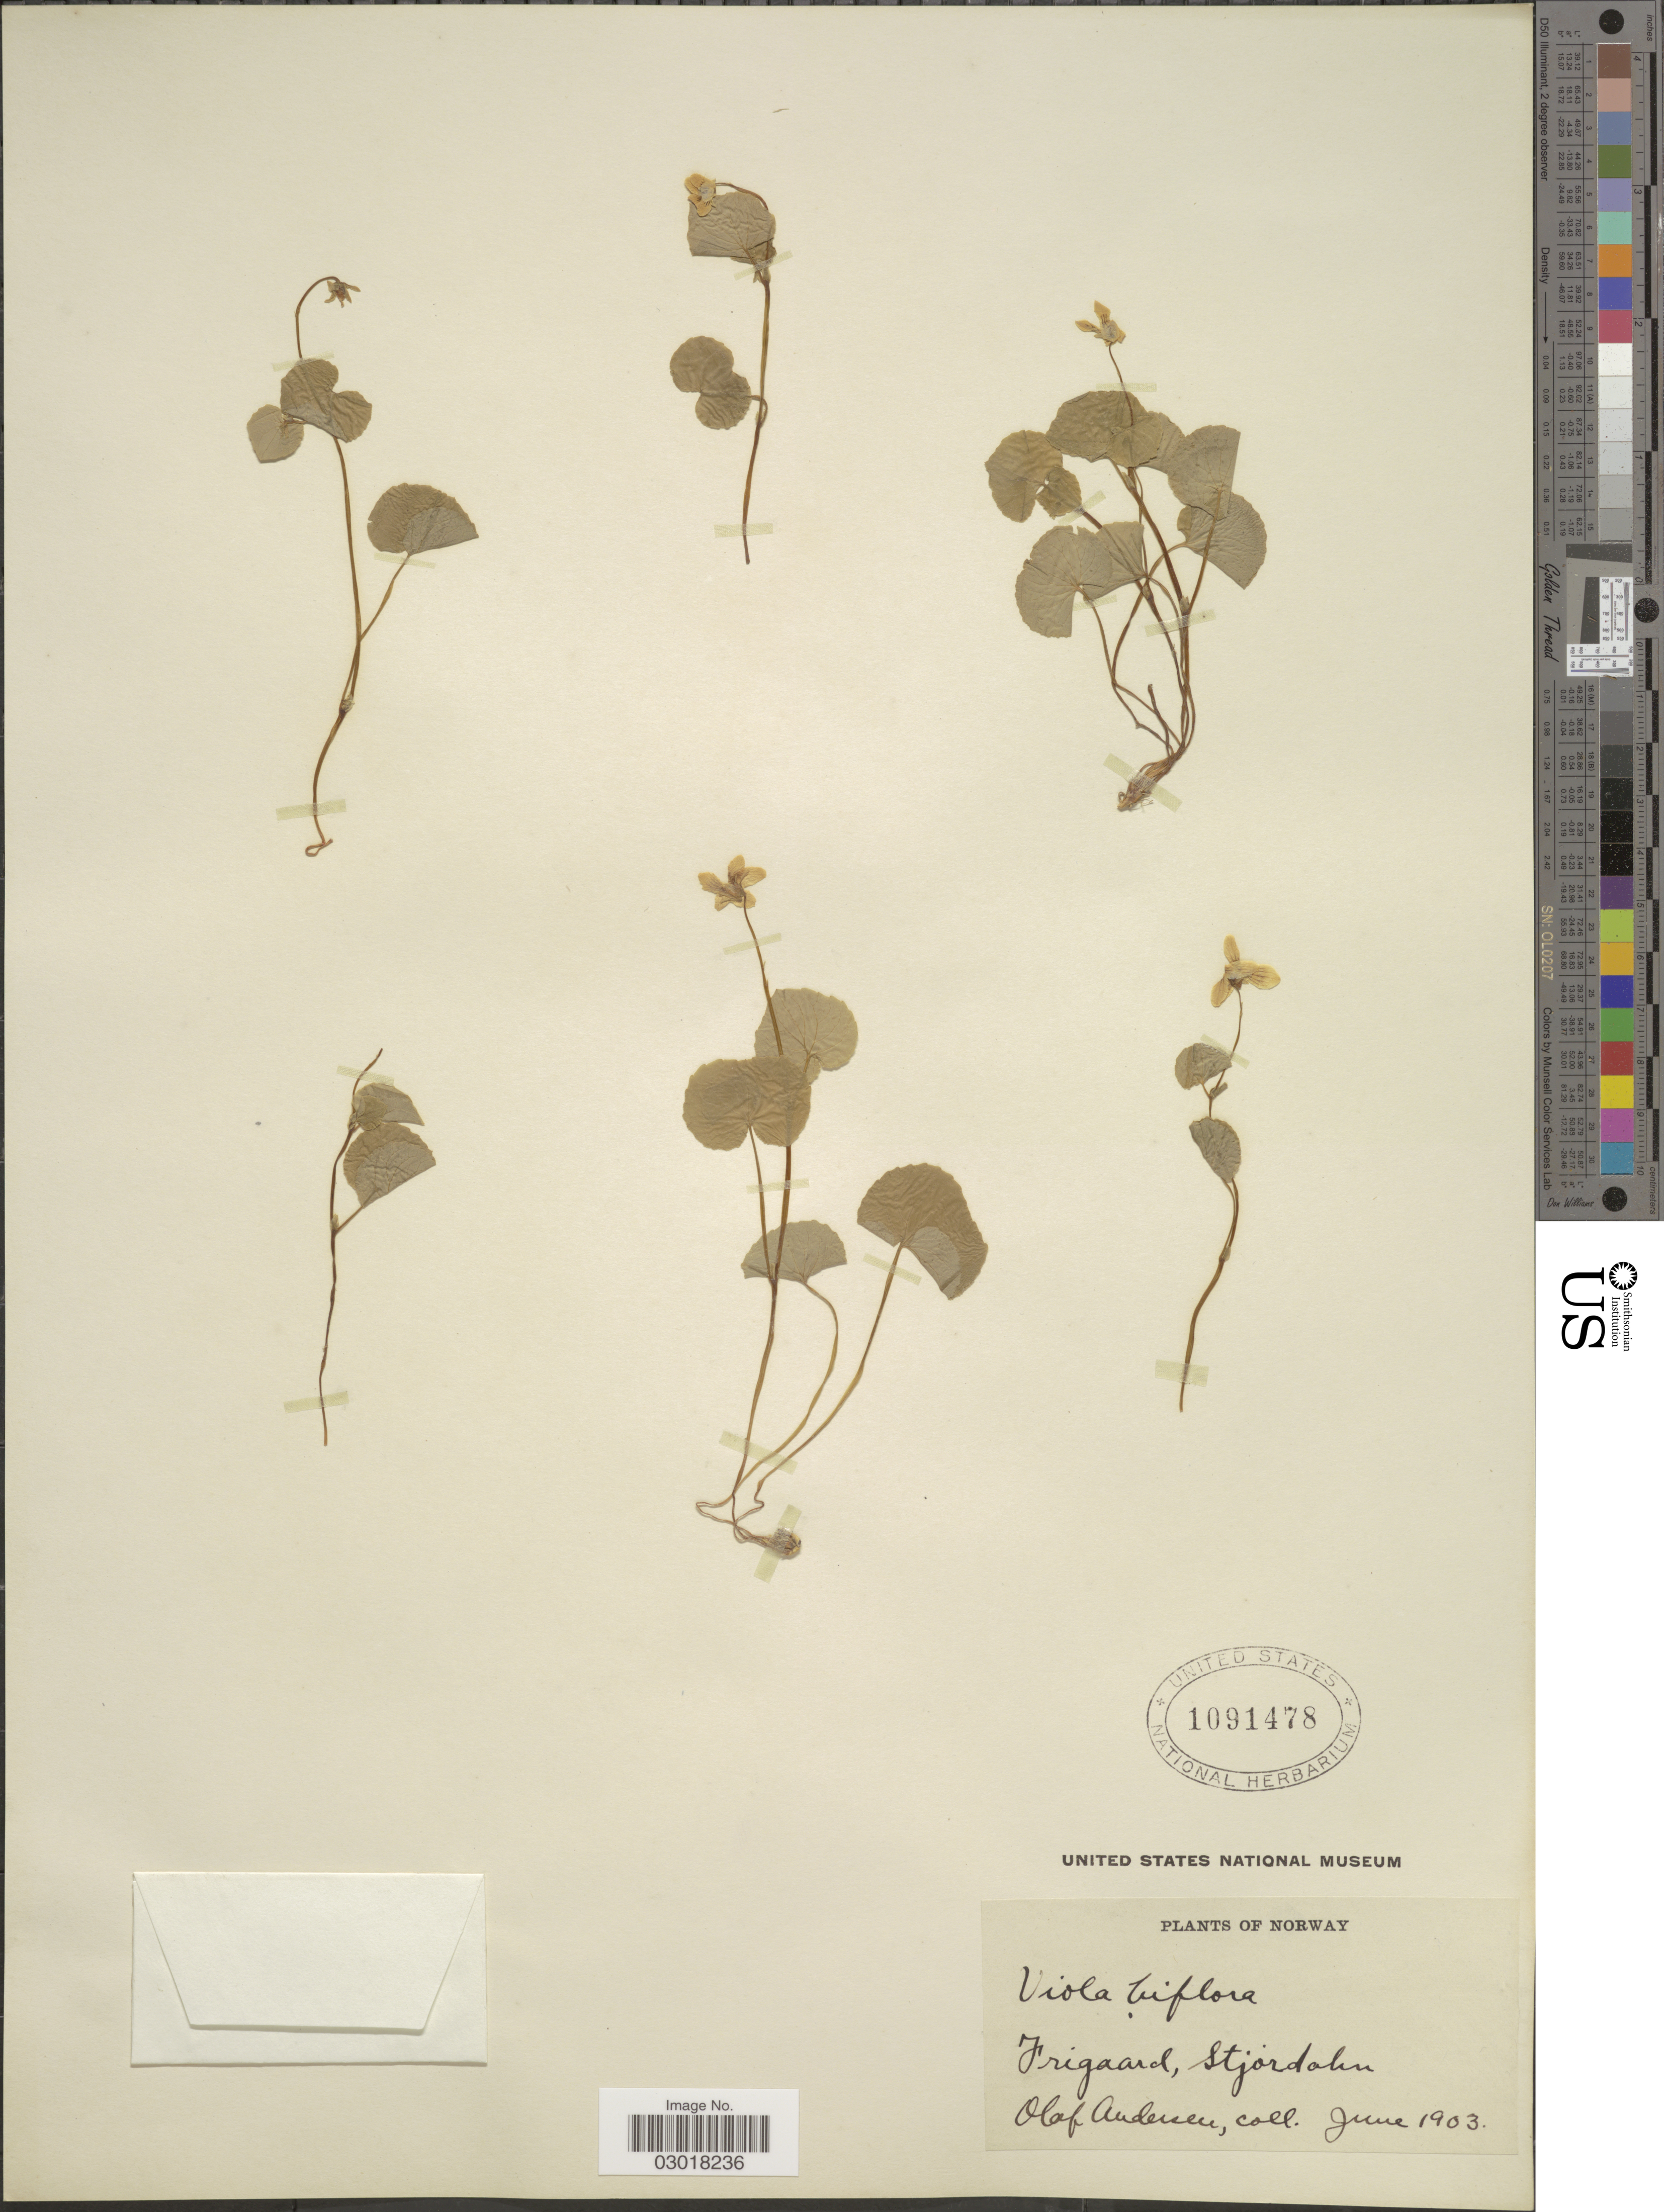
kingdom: Plantae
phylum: Tracheophyta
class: Magnoliopsida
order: Malpighiales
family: Violaceae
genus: Viola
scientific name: Viola biflora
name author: L.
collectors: O. Andersen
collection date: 1903-06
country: Norway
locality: Frigaard, Stjordahn.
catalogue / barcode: US 1091478